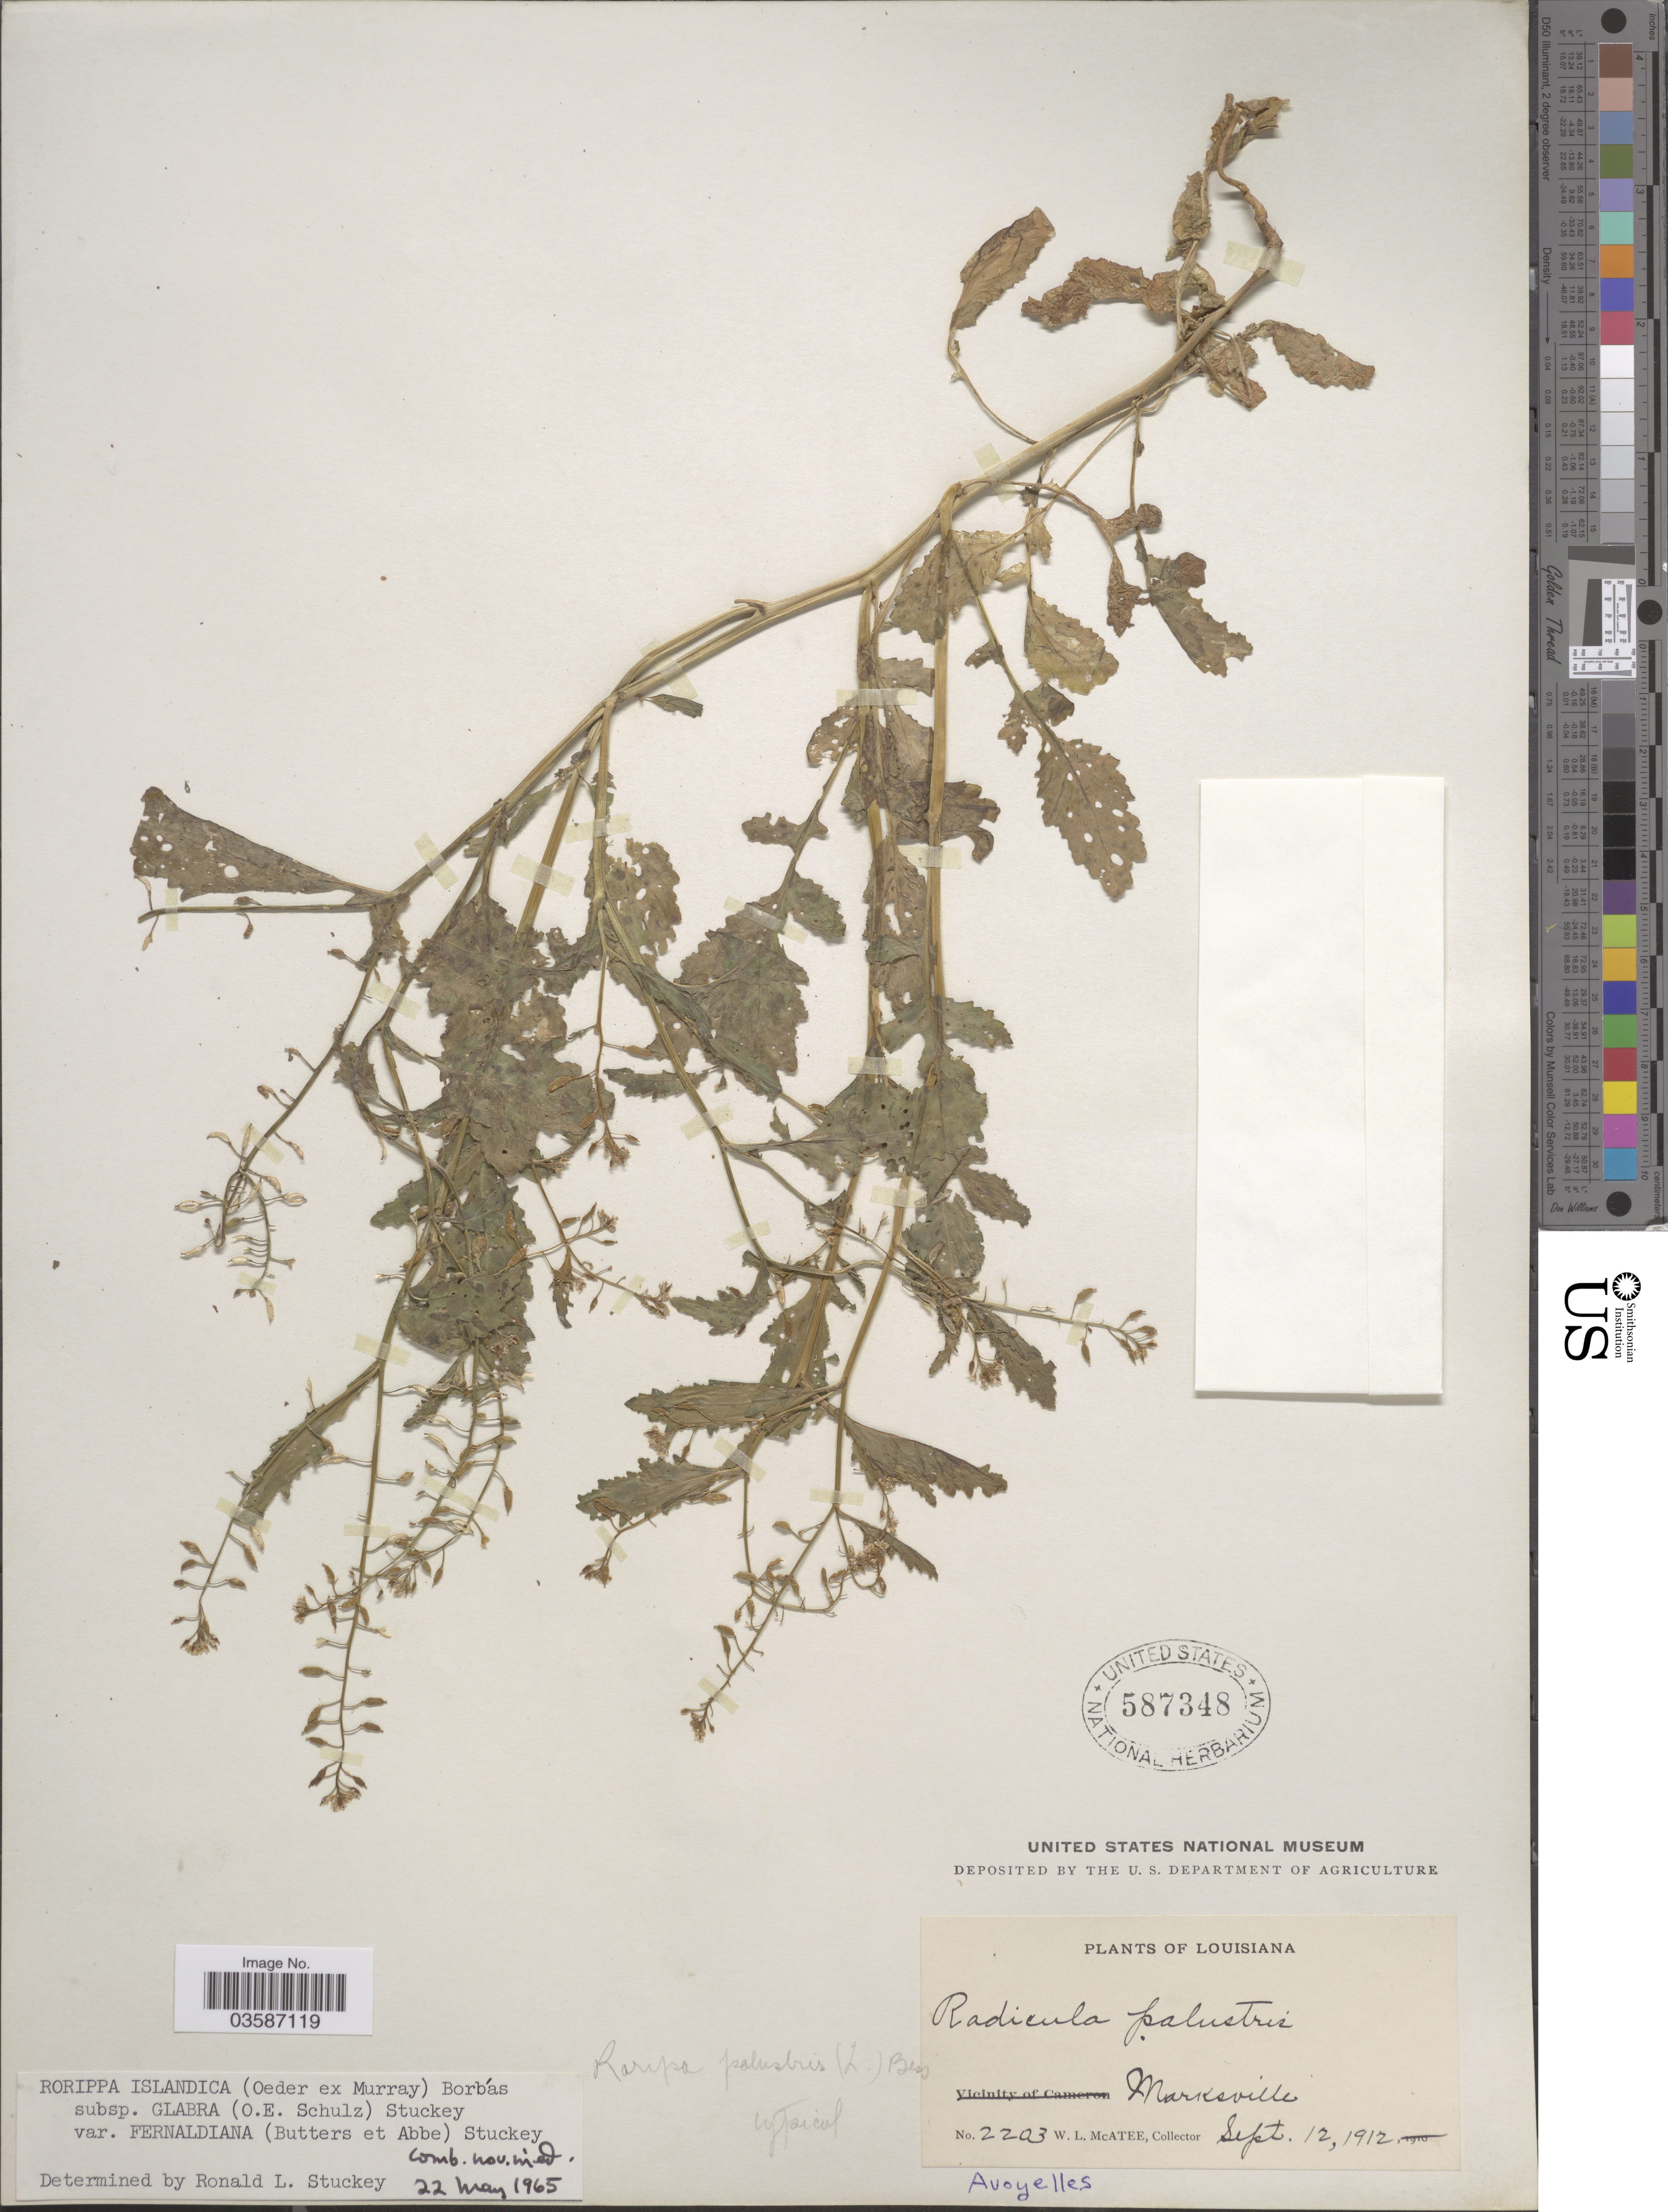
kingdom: Plantae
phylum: Tracheophyta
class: Magnoliopsida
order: Brassicales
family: Brassicaceae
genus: Rorippa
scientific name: Rorippa islandica var. fernaldiana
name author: Butters & Abbe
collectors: W. McAtee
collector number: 2203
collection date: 1912-09-12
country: United States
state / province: Louisiana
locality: Marksville. Avoyelles.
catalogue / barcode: US 587348